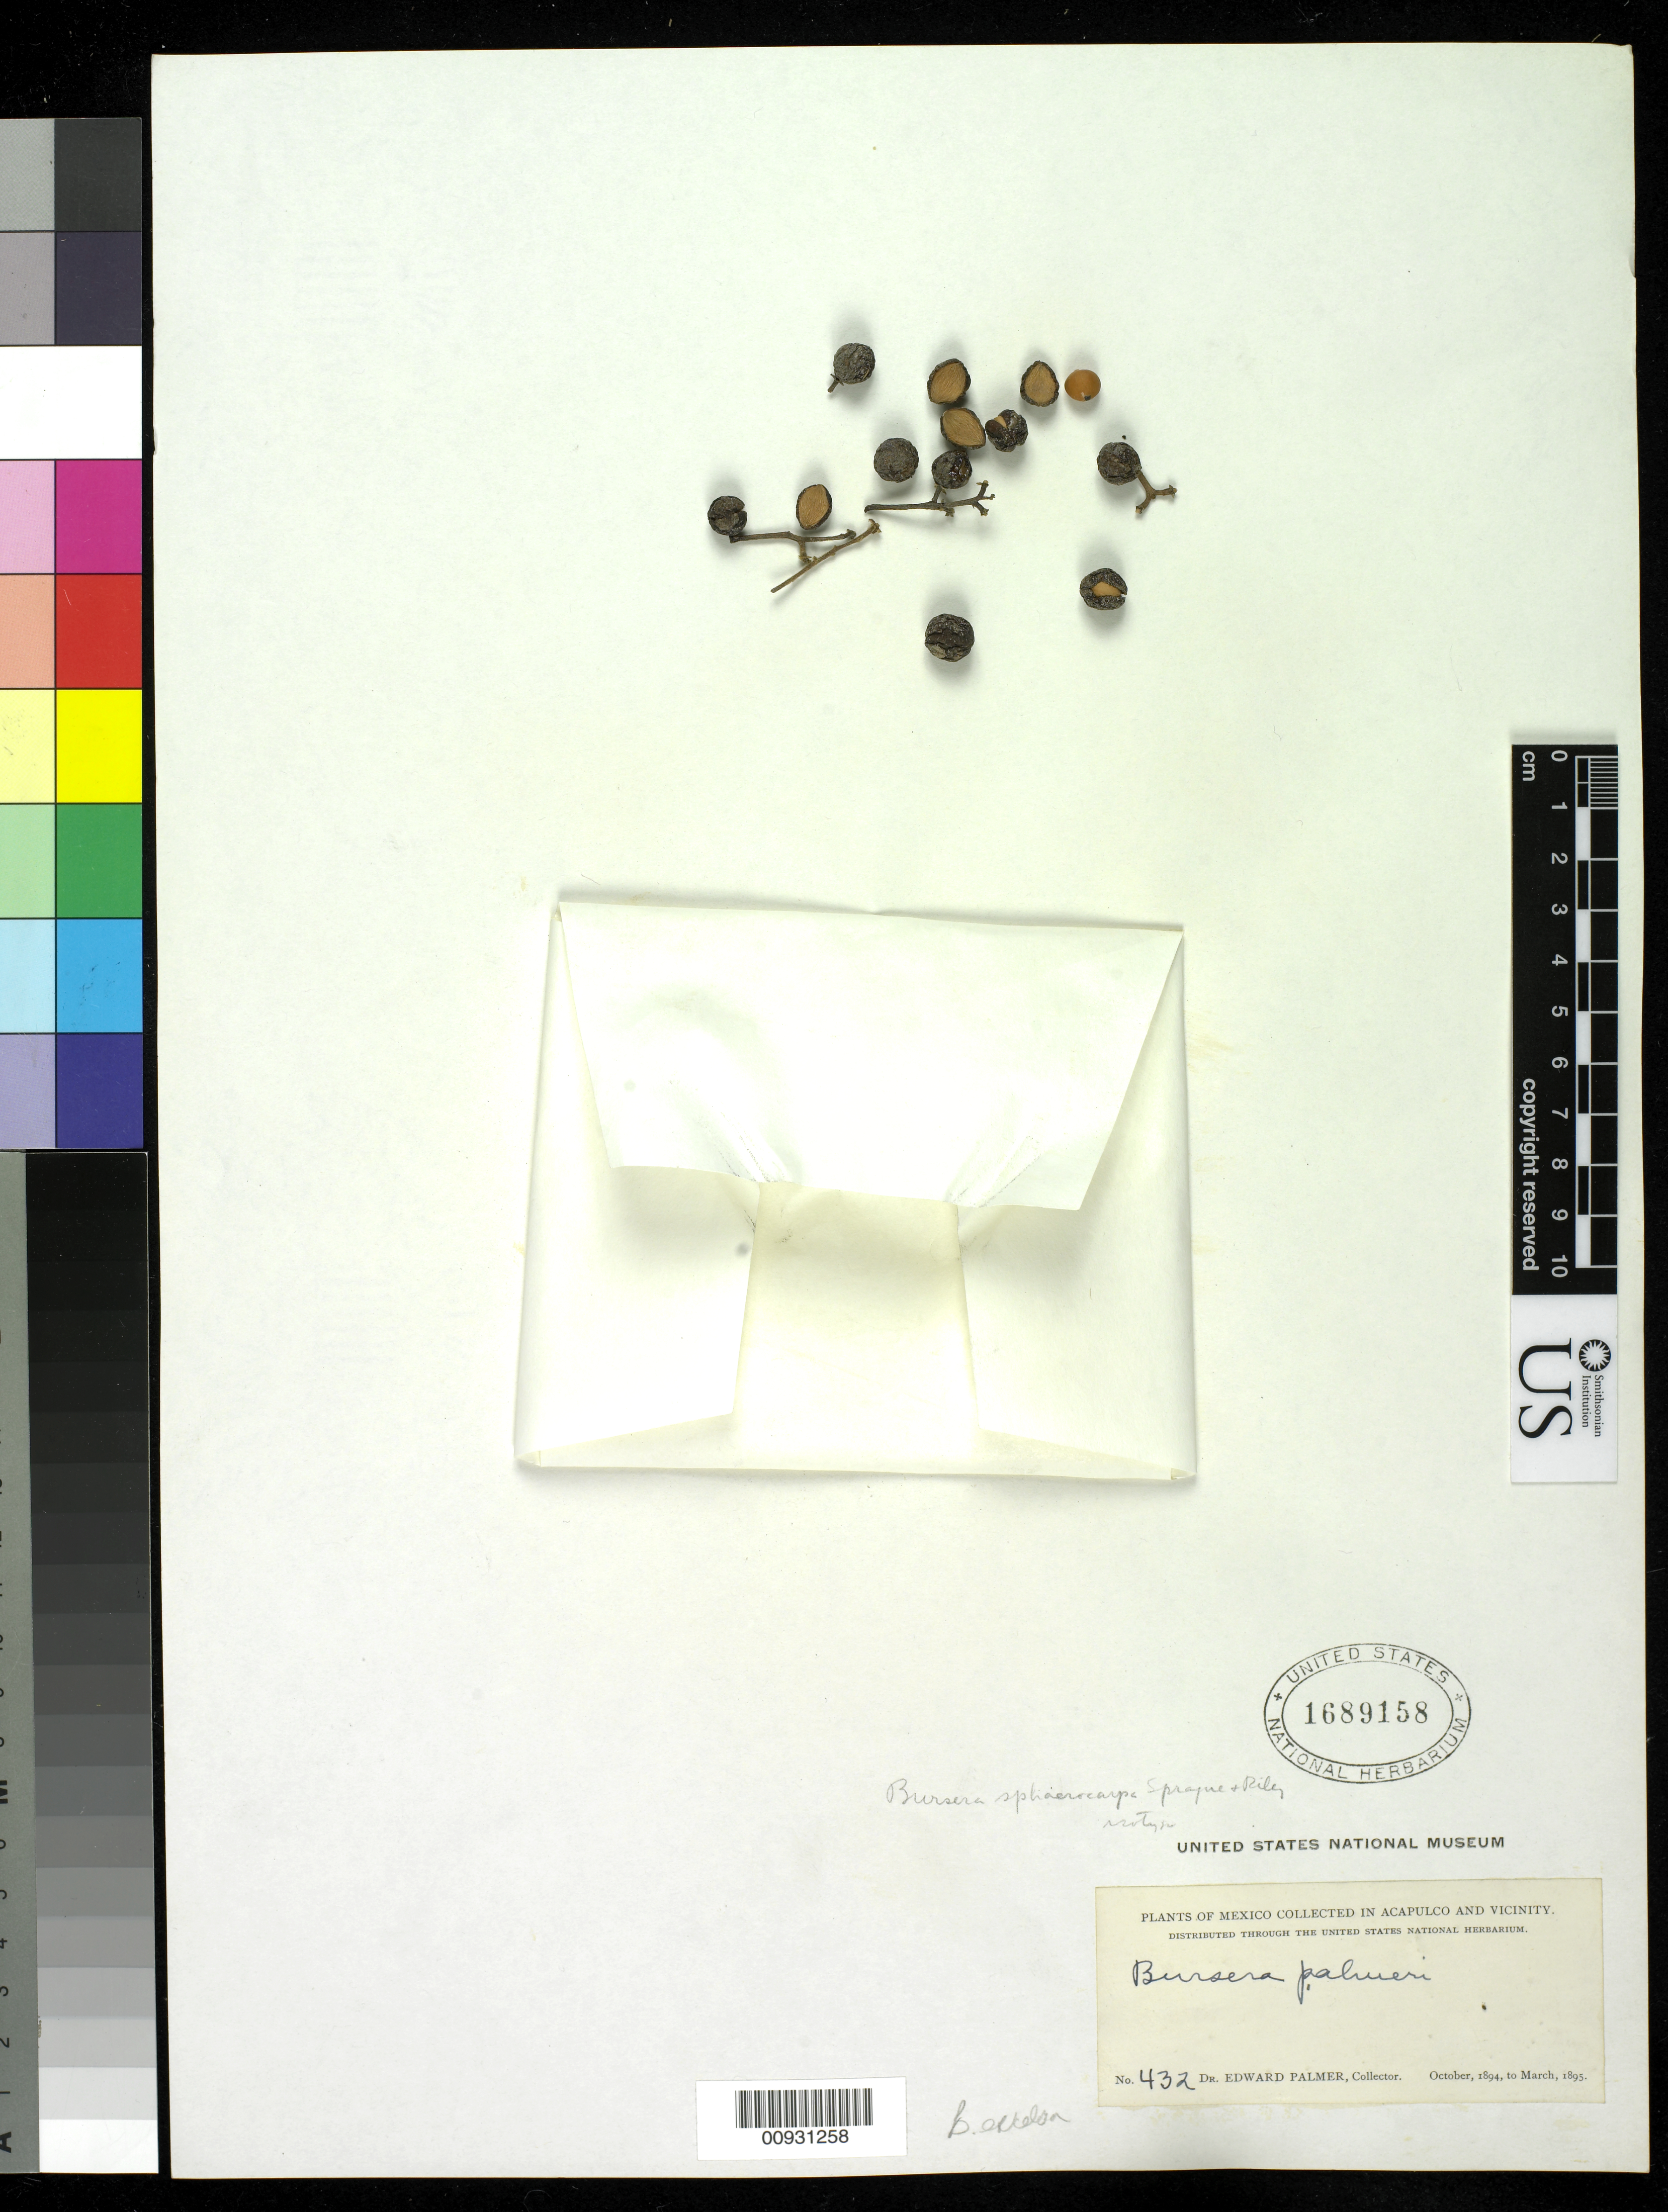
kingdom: Plantae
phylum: Tracheophyta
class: Magnoliopsida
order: Sapindales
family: Burseraceae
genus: Bursera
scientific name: Bursera sphaerocarpa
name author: Sprague & L. Riley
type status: Isotype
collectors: E. Palmer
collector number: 432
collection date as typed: Oct 1894 to -- Mar 1895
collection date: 1894-10/1895-03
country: Mexico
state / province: Guerrero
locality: Acapulco and vicinity.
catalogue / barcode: US 1689158